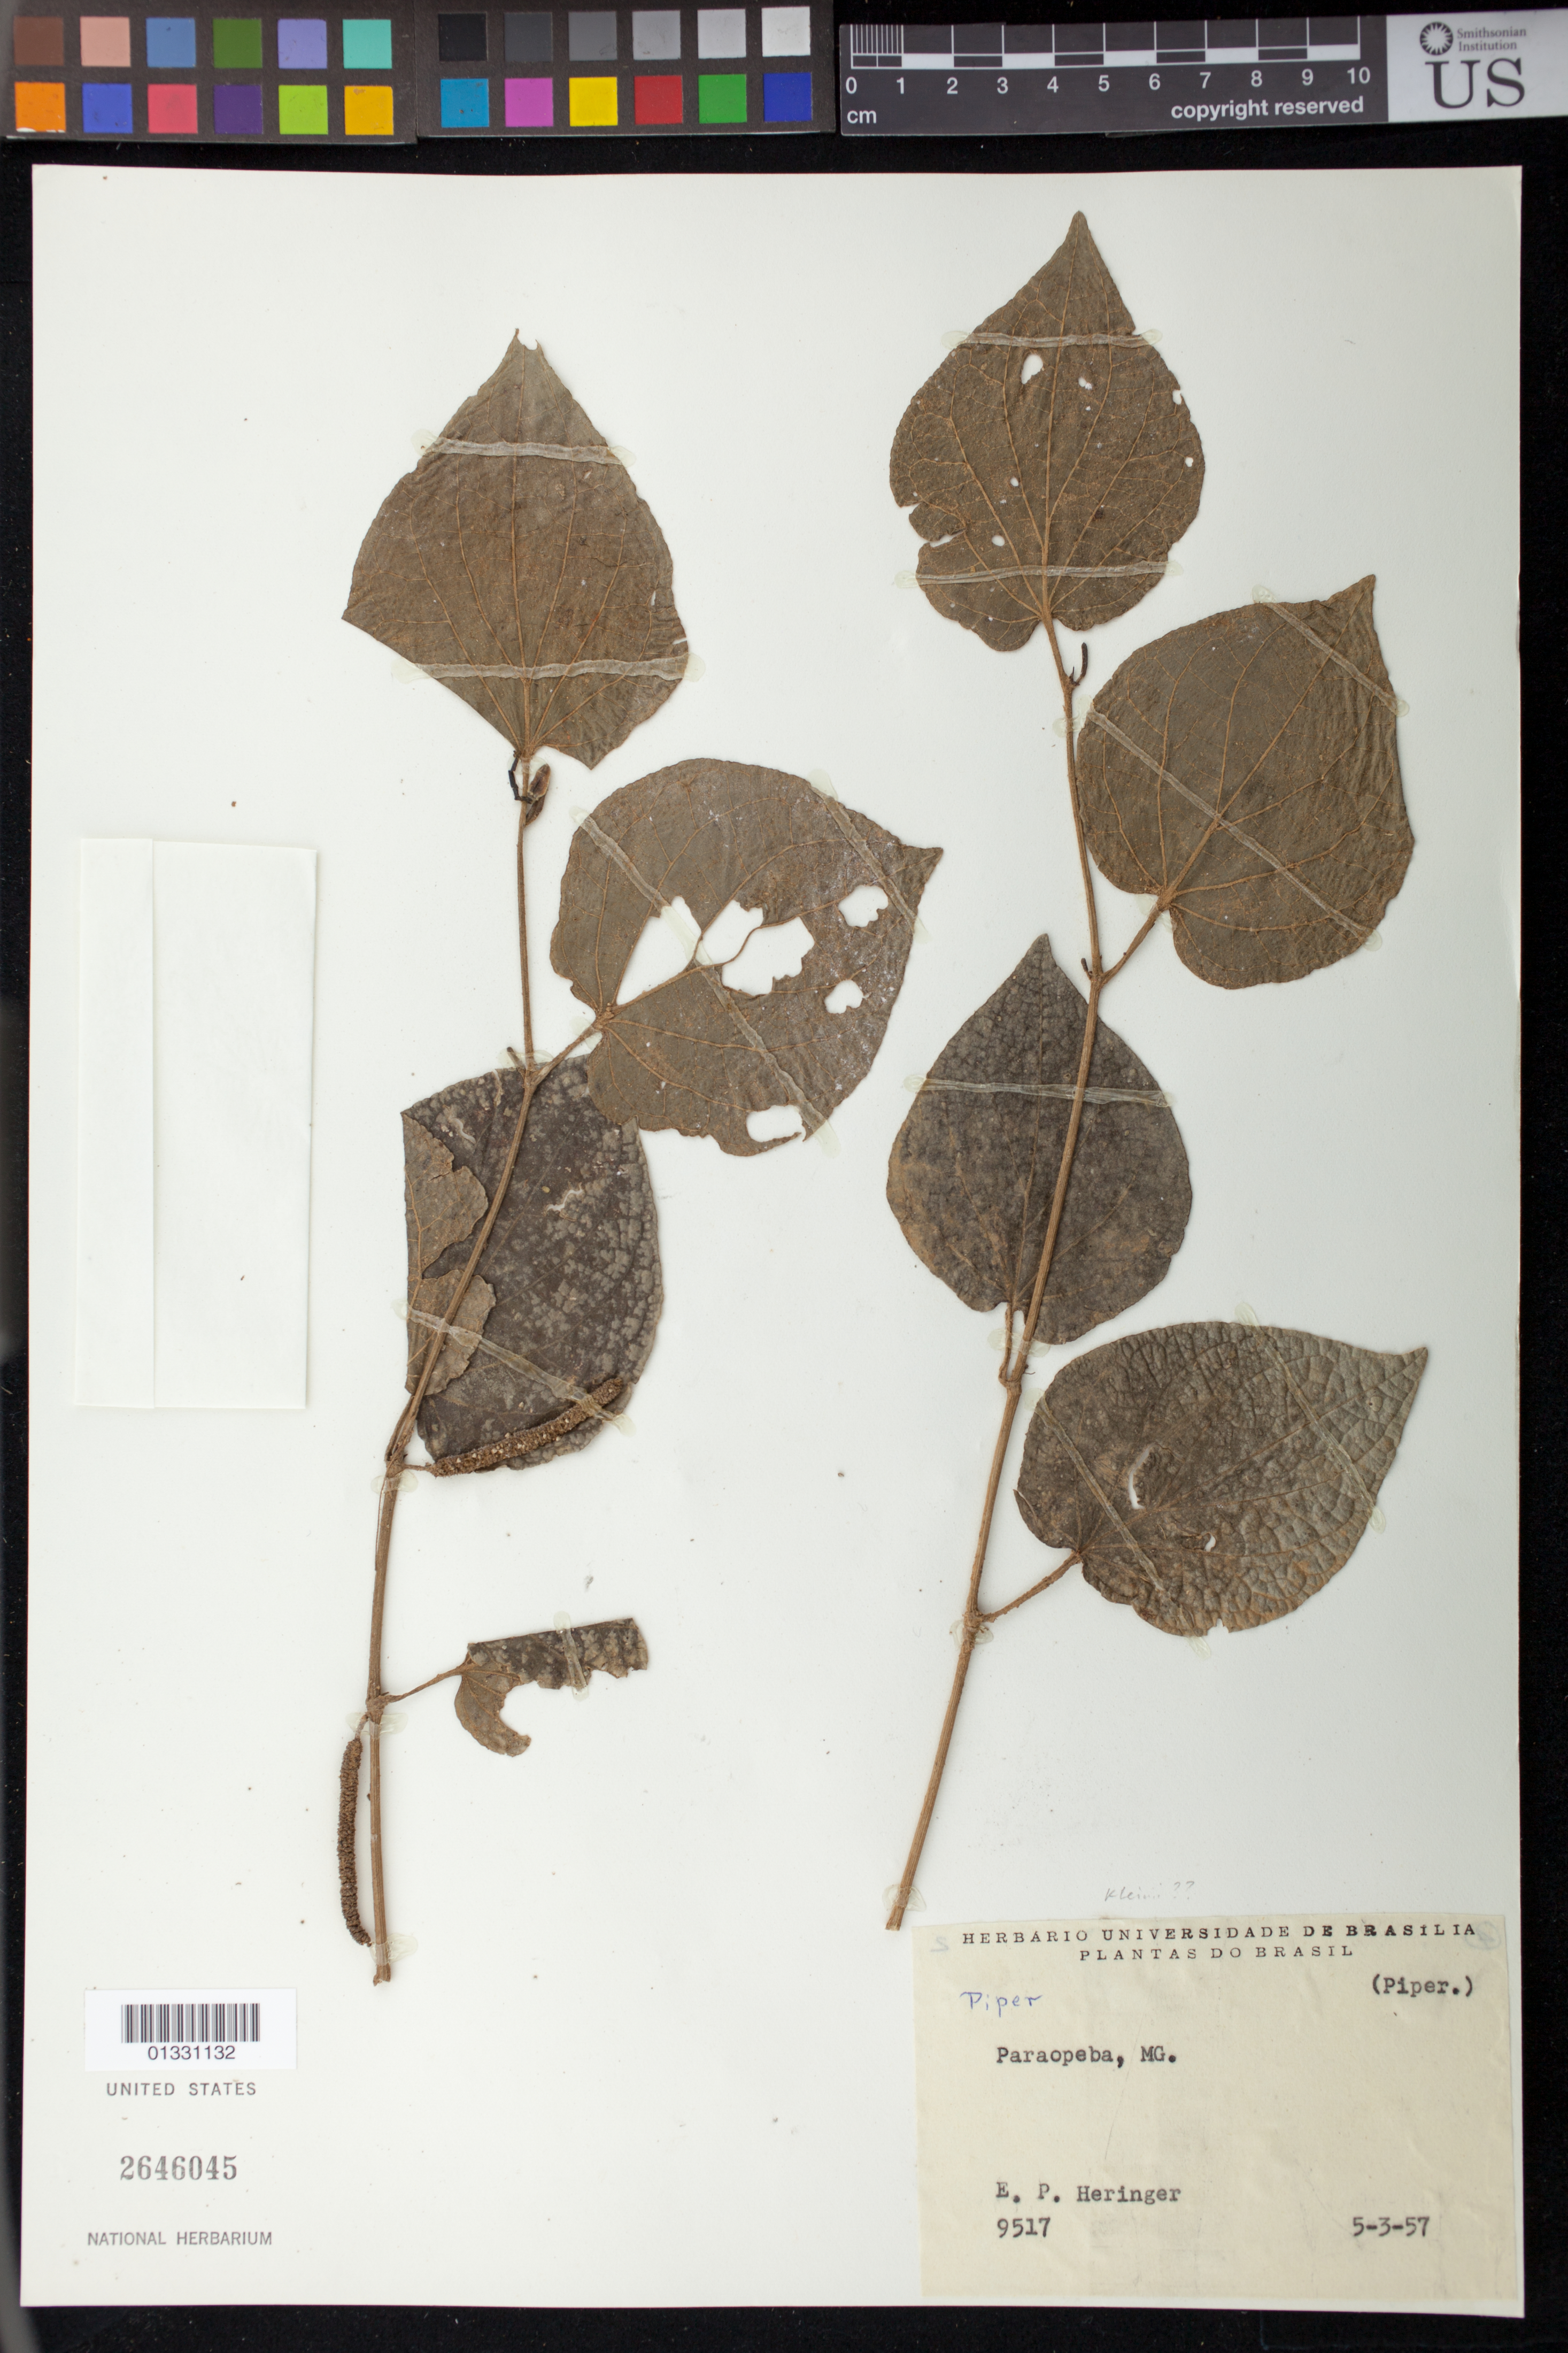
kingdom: Plantae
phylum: Tracheophyta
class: Magnoliopsida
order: Piperales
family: Piperaceae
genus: Piper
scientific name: Piper sp.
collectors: E. P. Heringer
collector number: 9517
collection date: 1957-03-05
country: Brazil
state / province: Minas Gerais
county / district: Paraopeba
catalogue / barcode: US 2646045